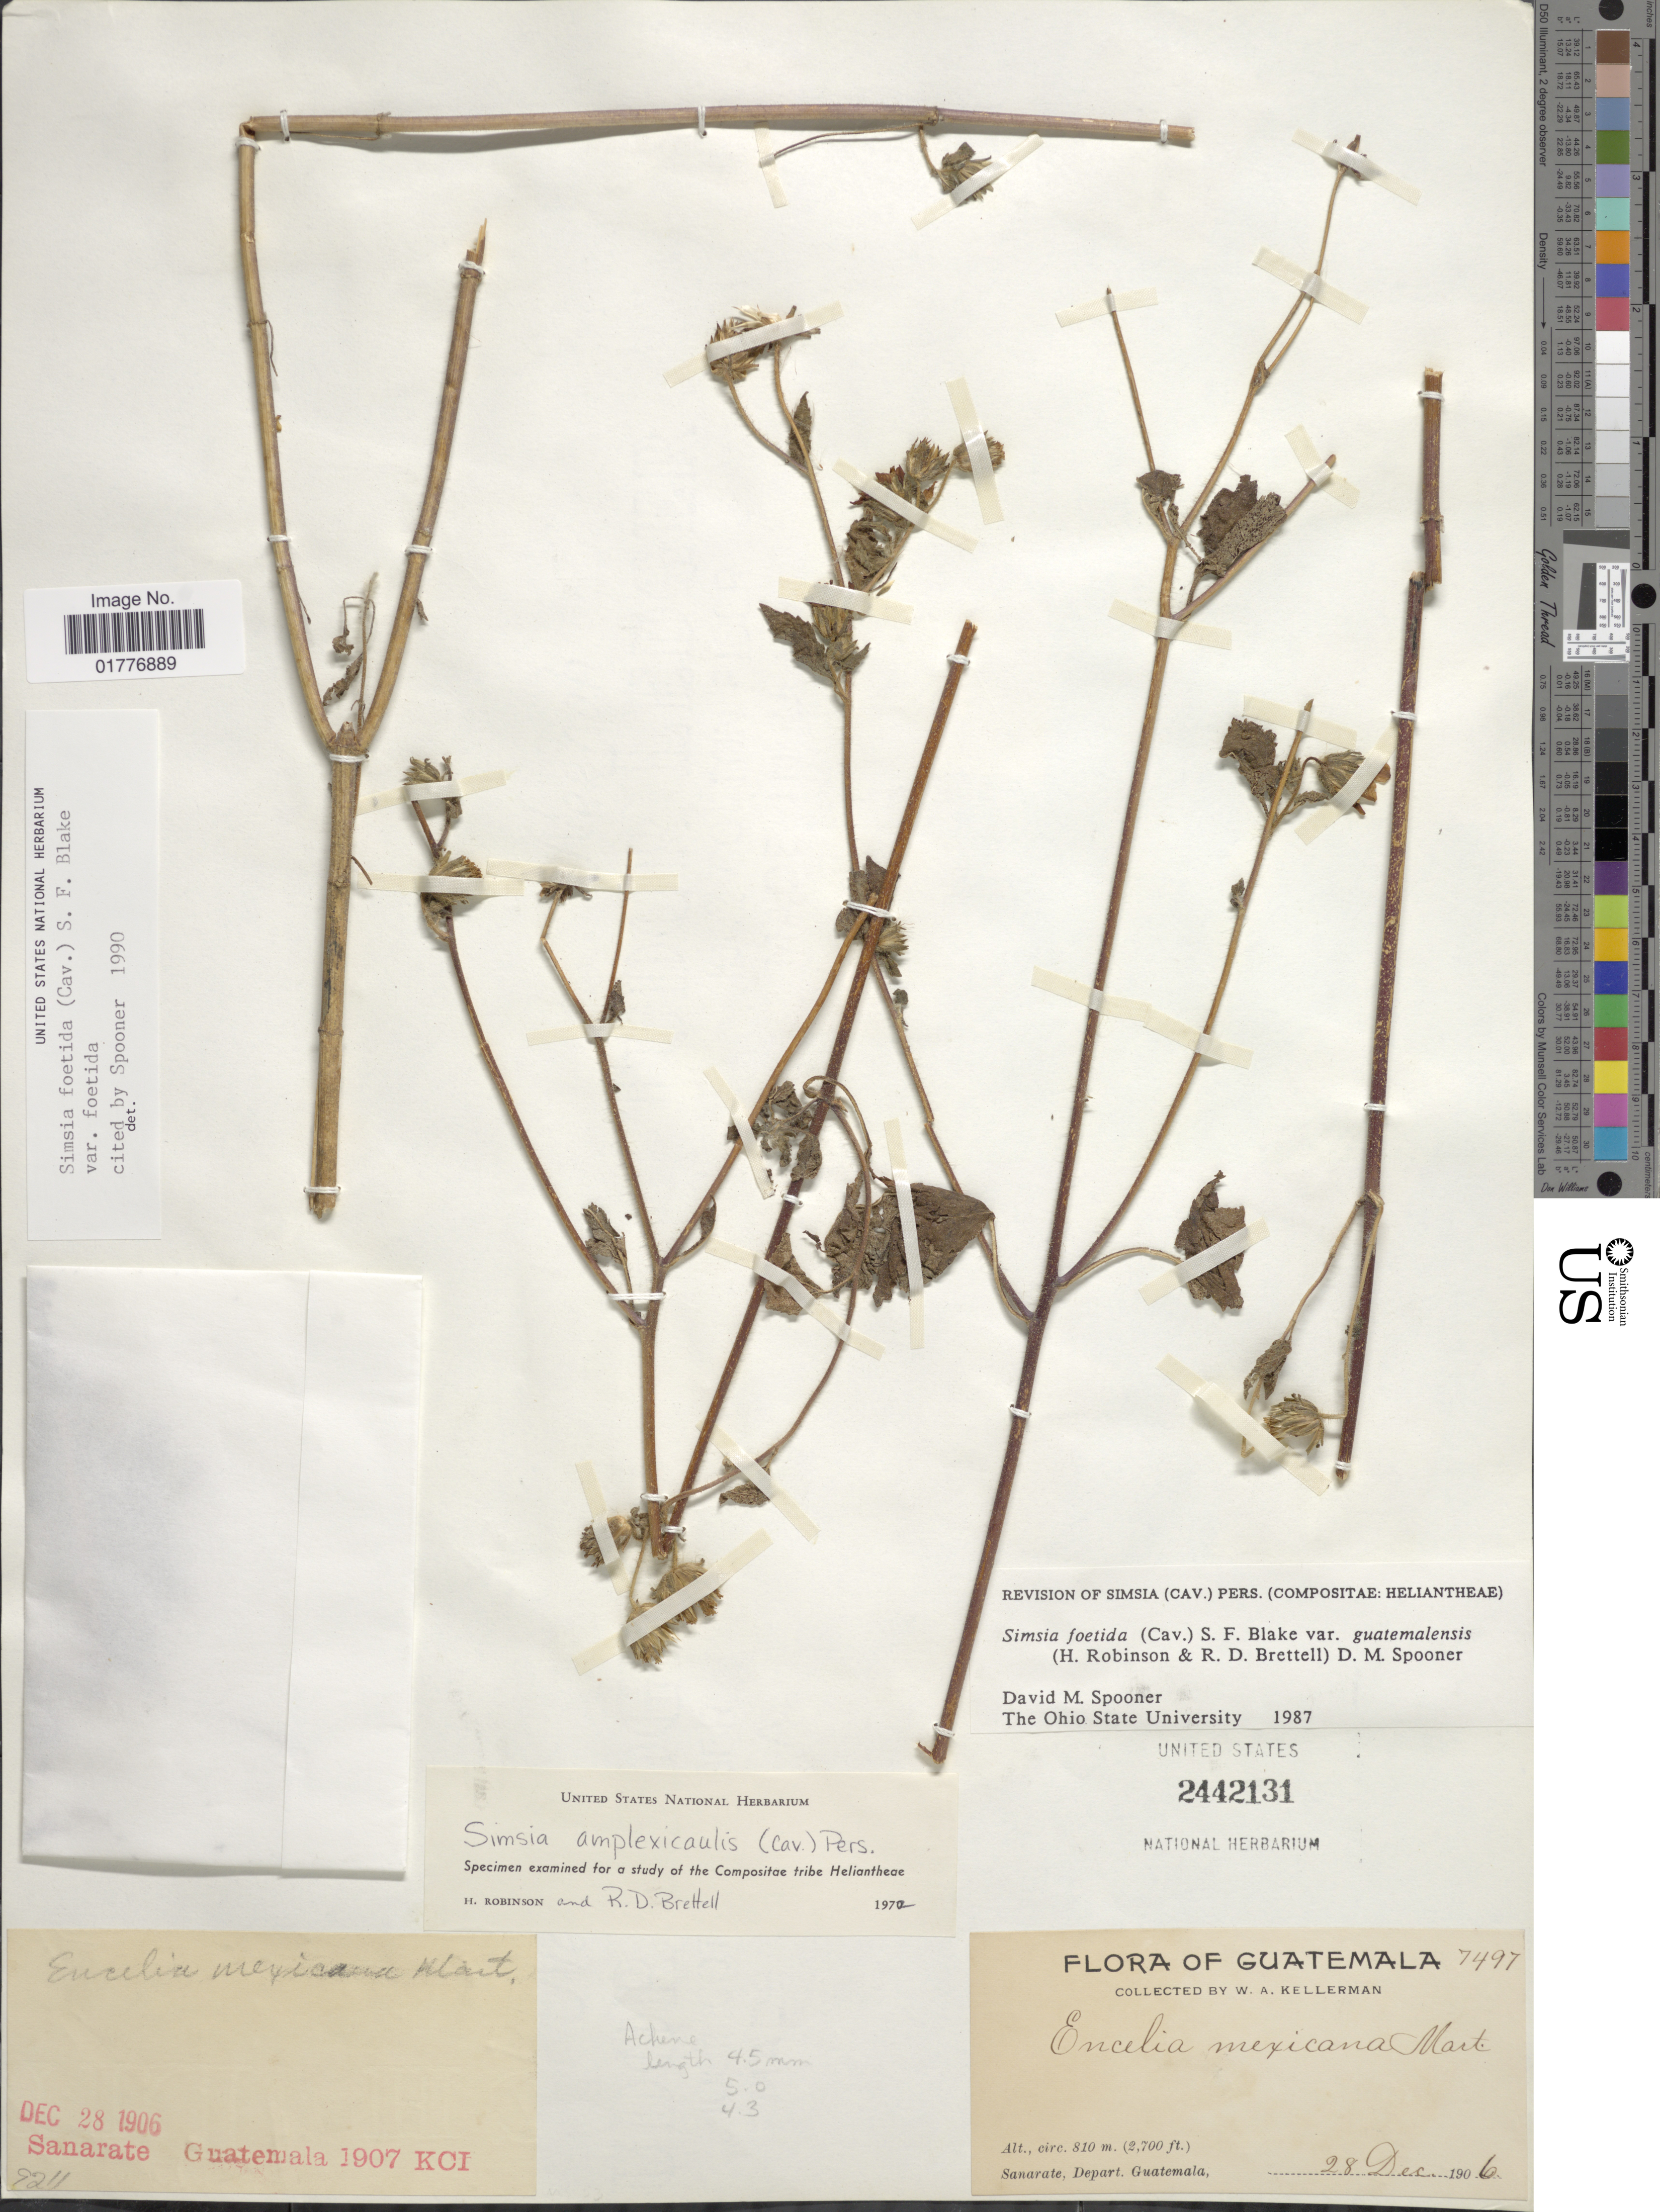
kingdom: Plantae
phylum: Tracheophyta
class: Magnoliopsida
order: Asterales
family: Asteraceae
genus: Simsia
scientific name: Simsia foetida var. foetida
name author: (Cav.) S.F. Blake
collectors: W. Kellerman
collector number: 7497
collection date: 1906-12-28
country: Guatemala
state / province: Guatemala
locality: Sanarate, Depart. Guatemala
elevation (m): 810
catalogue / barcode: US 2442131